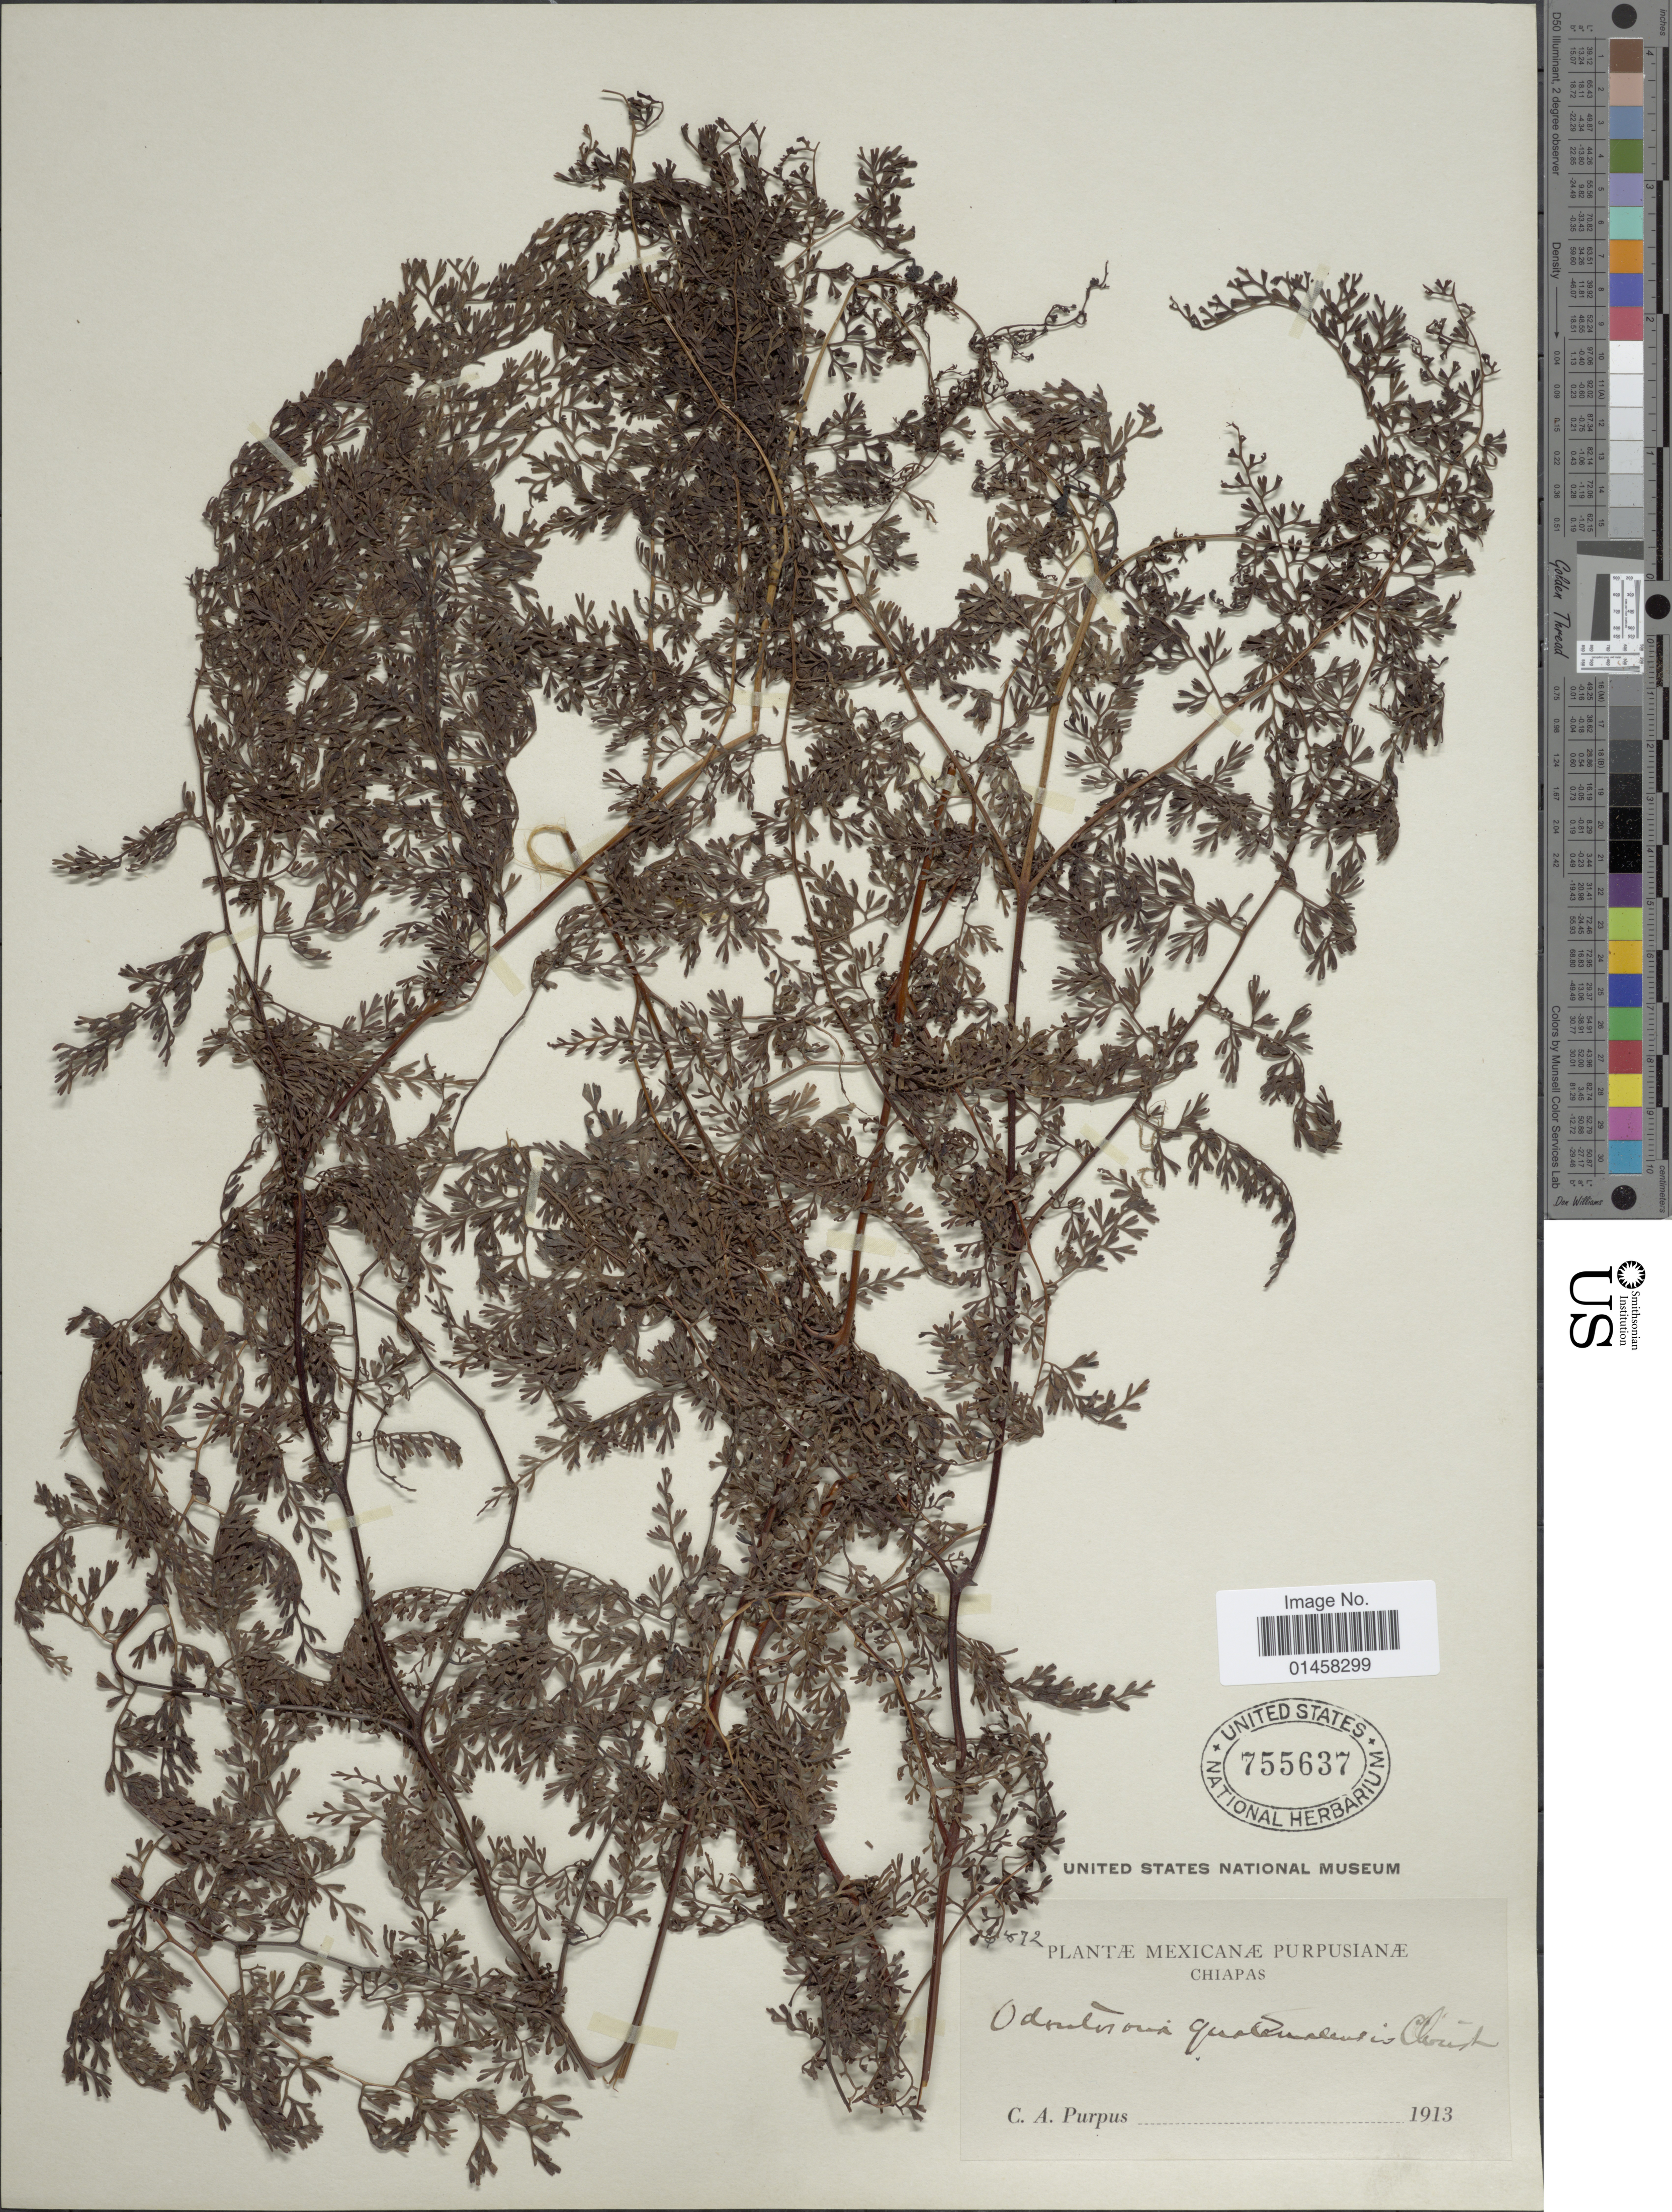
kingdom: Plantae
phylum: Tracheophyta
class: Polypodiopsida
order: Polypodiales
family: Lindsaeaceae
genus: Odontosoria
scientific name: Odontosoria guatemalensis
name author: Christ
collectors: C. A. Purpus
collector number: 6872*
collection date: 1913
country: Mexico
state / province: Chiapas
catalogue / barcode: US 755637